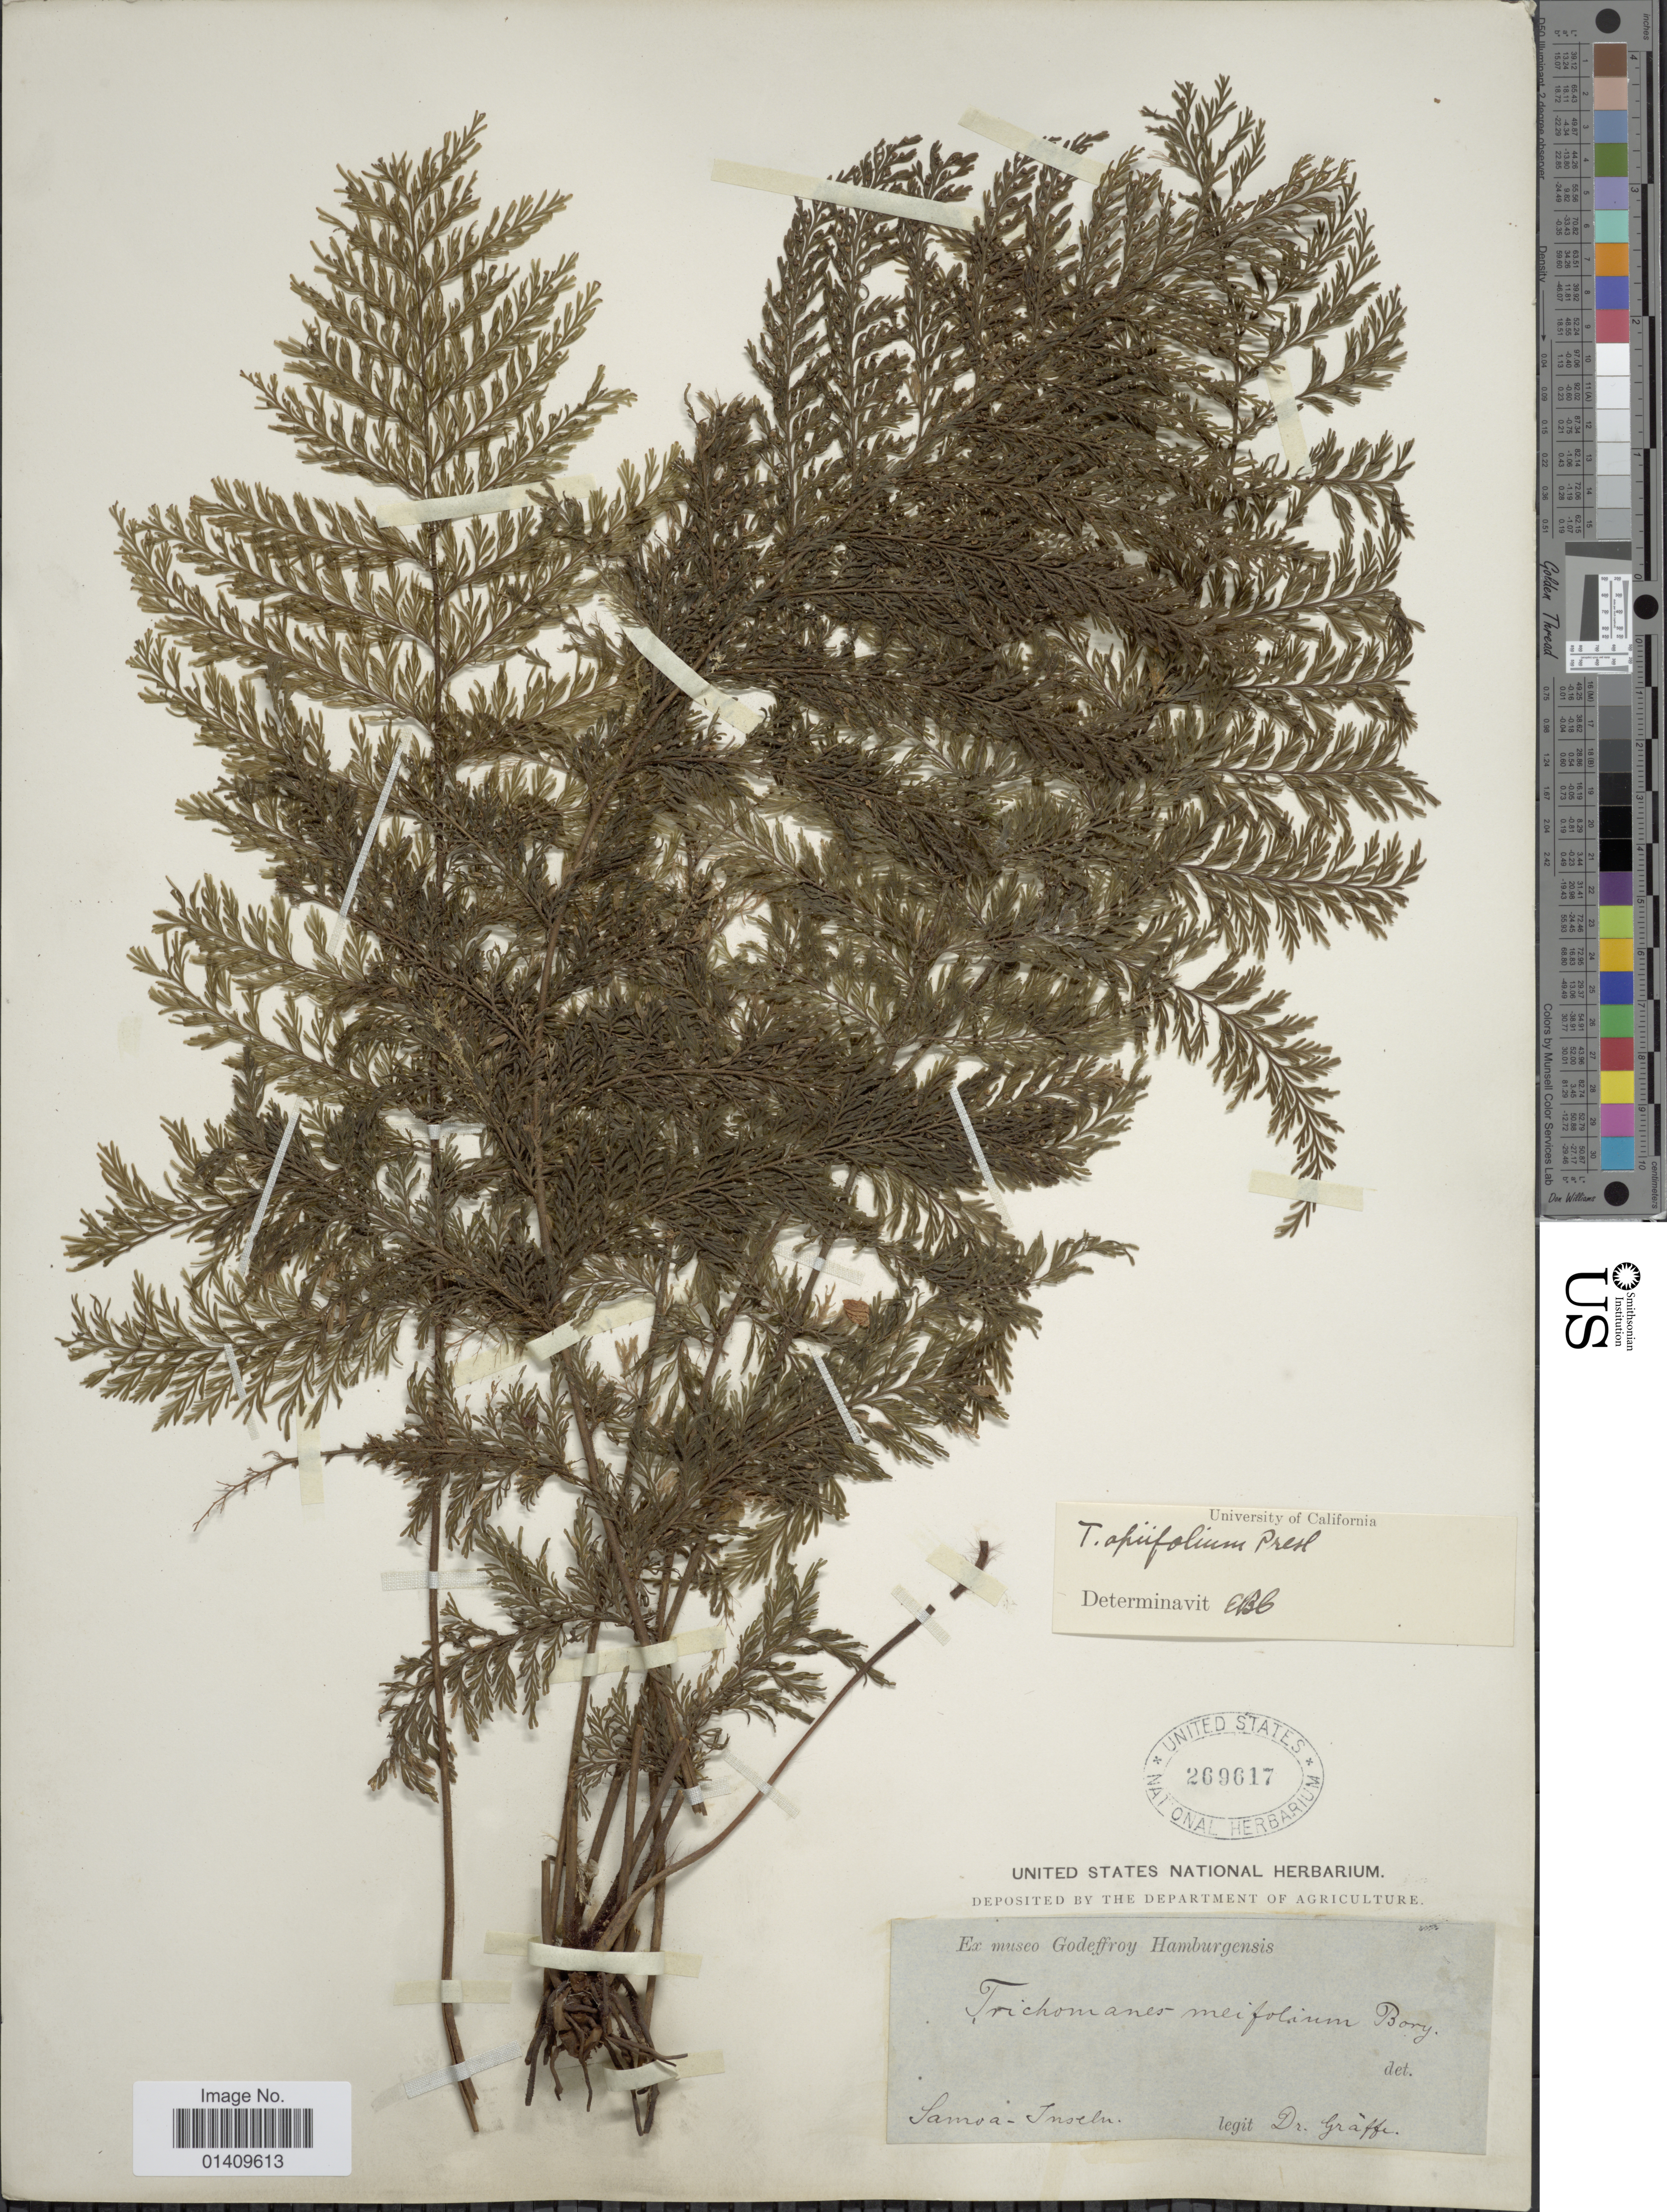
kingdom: Plantae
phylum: Tracheophyta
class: Polypodiopsida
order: Hymenophyllales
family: Hymenophyllaceae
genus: Callistopteris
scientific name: Callistopteris apiifolia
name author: (C. Presl) Copel.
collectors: Graffe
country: American Samoa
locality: Samoa-Inseln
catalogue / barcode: US 269617